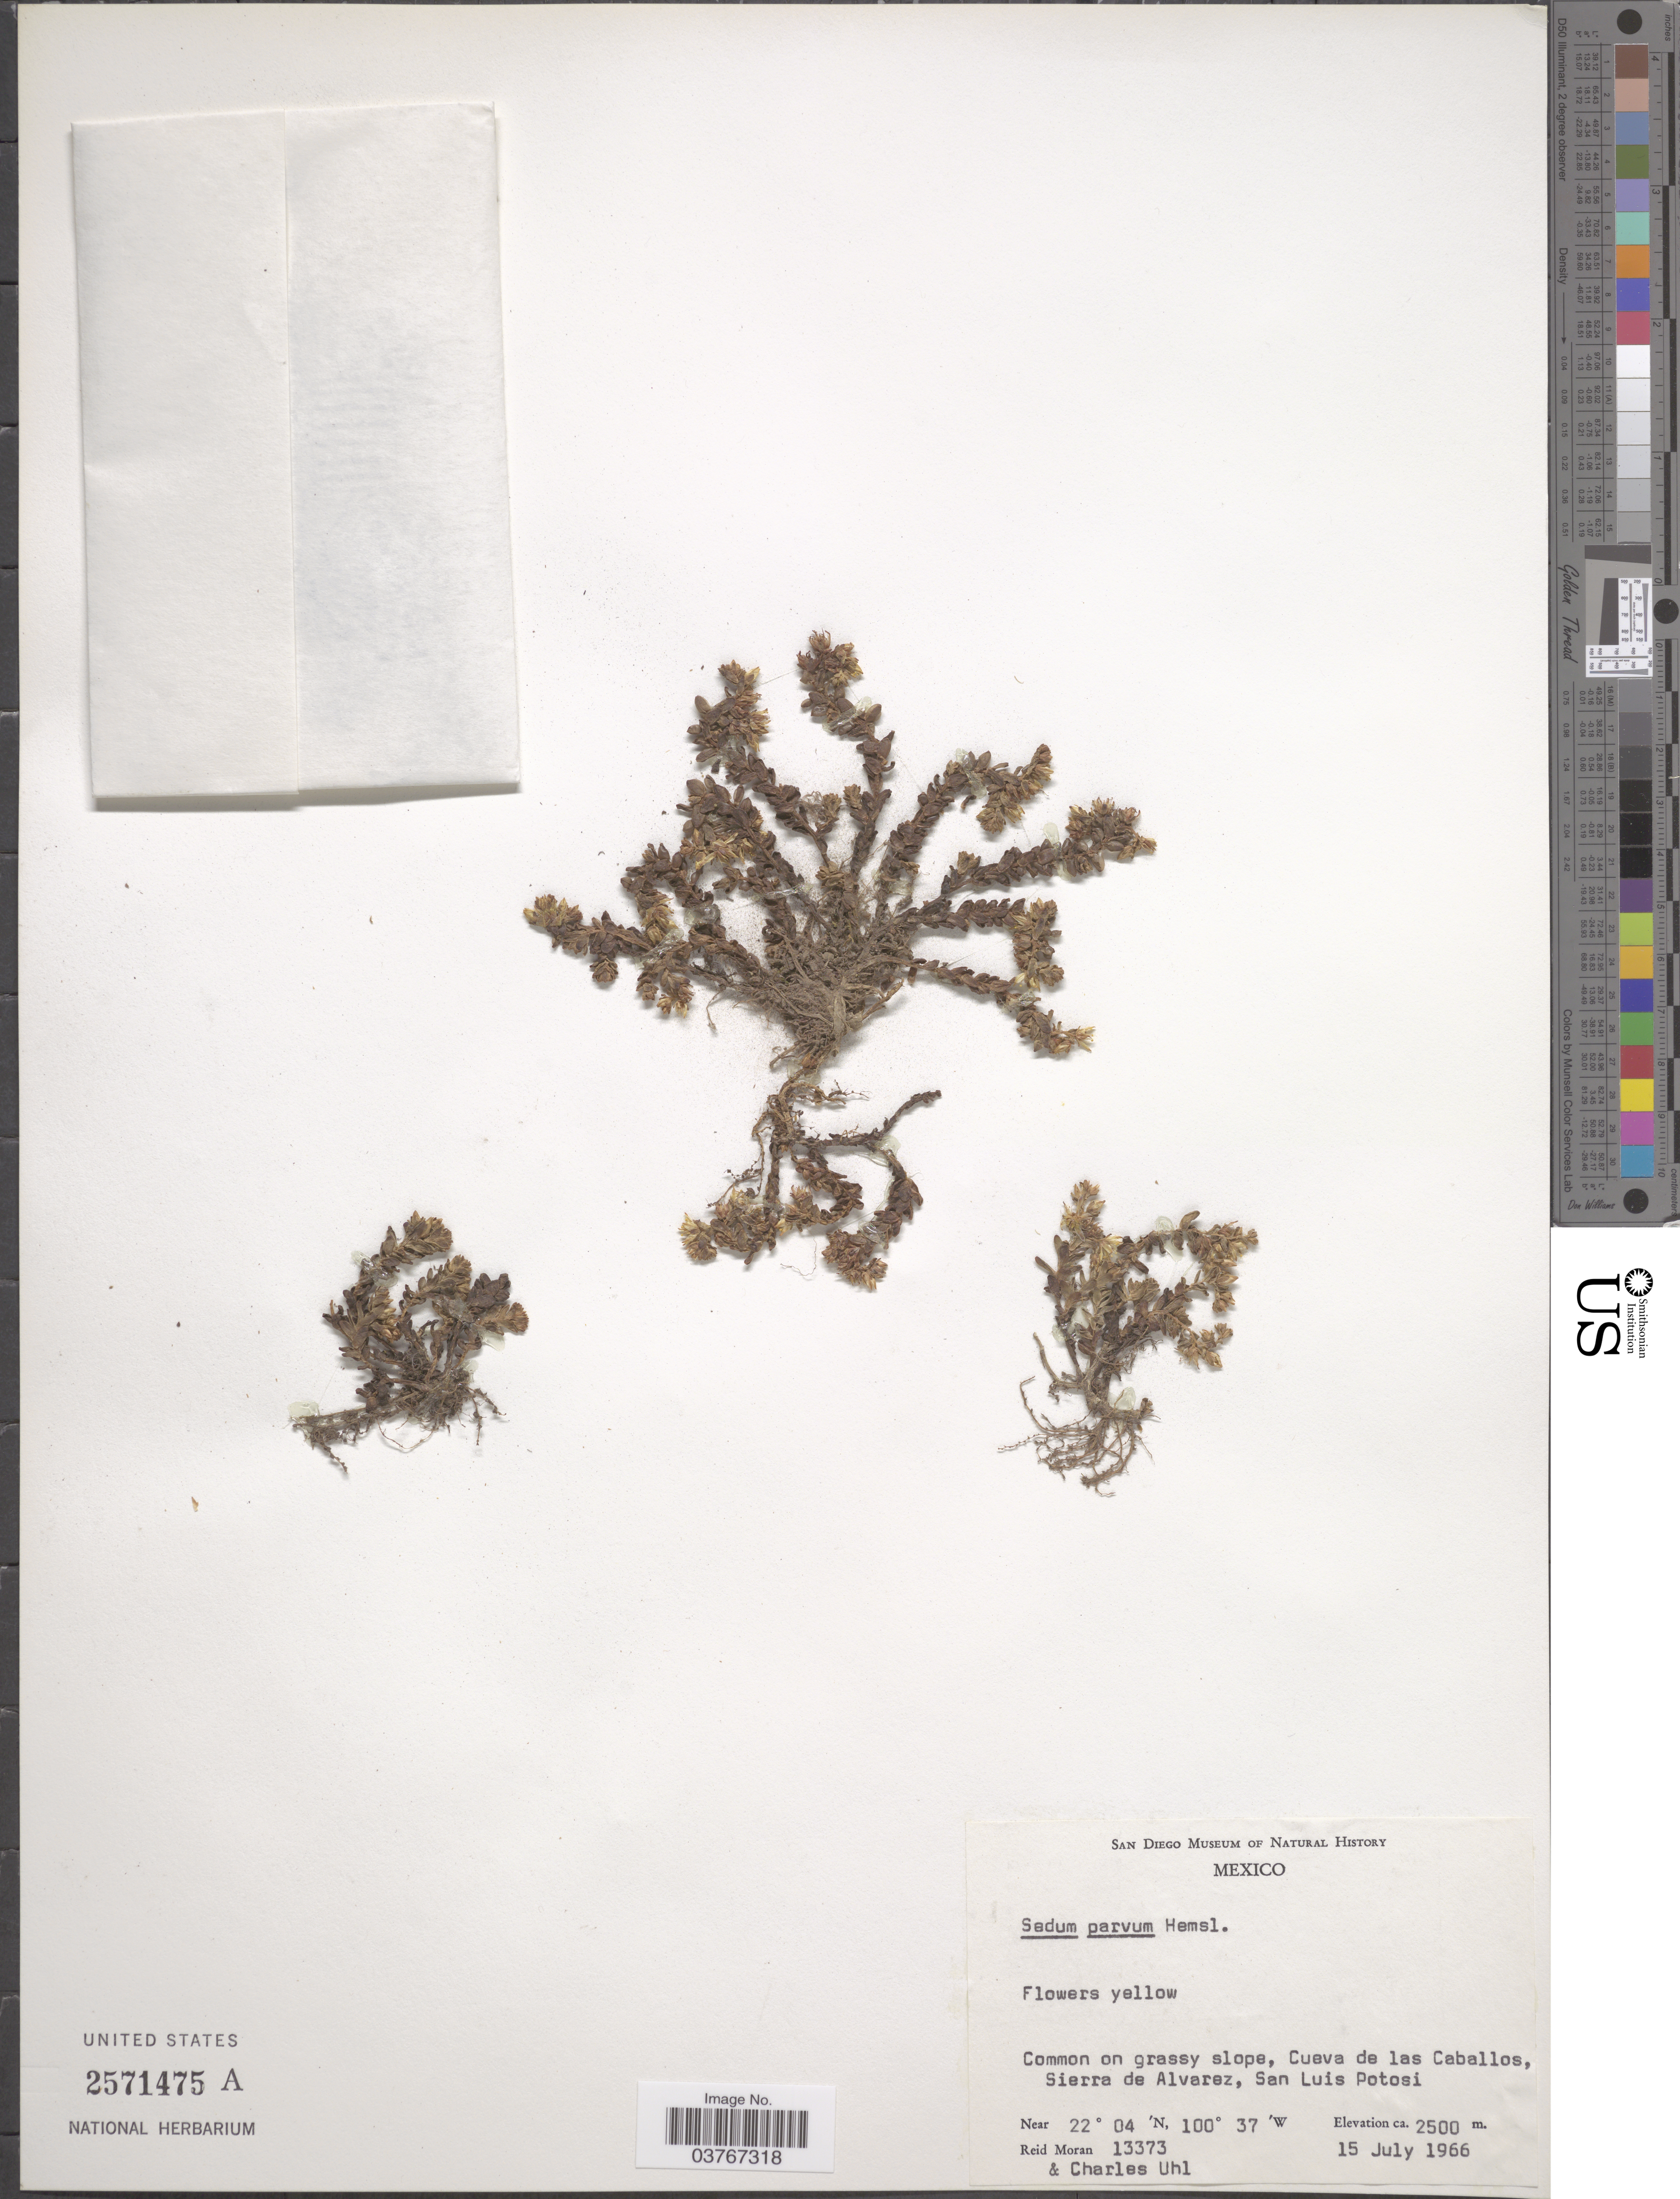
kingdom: Plantae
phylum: Tracheophyta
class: Magnoliopsida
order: Saxifragales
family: Crassulaceae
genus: Sedum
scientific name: Sedum parvum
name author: Hemsl.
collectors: R. V. Moran & C. Uhl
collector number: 13373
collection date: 1966-07-15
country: Mexico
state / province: San Luis Potosí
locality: Cueva de las Caballos, Sierra de Alvarez.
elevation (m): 2500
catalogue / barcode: US 2571475A